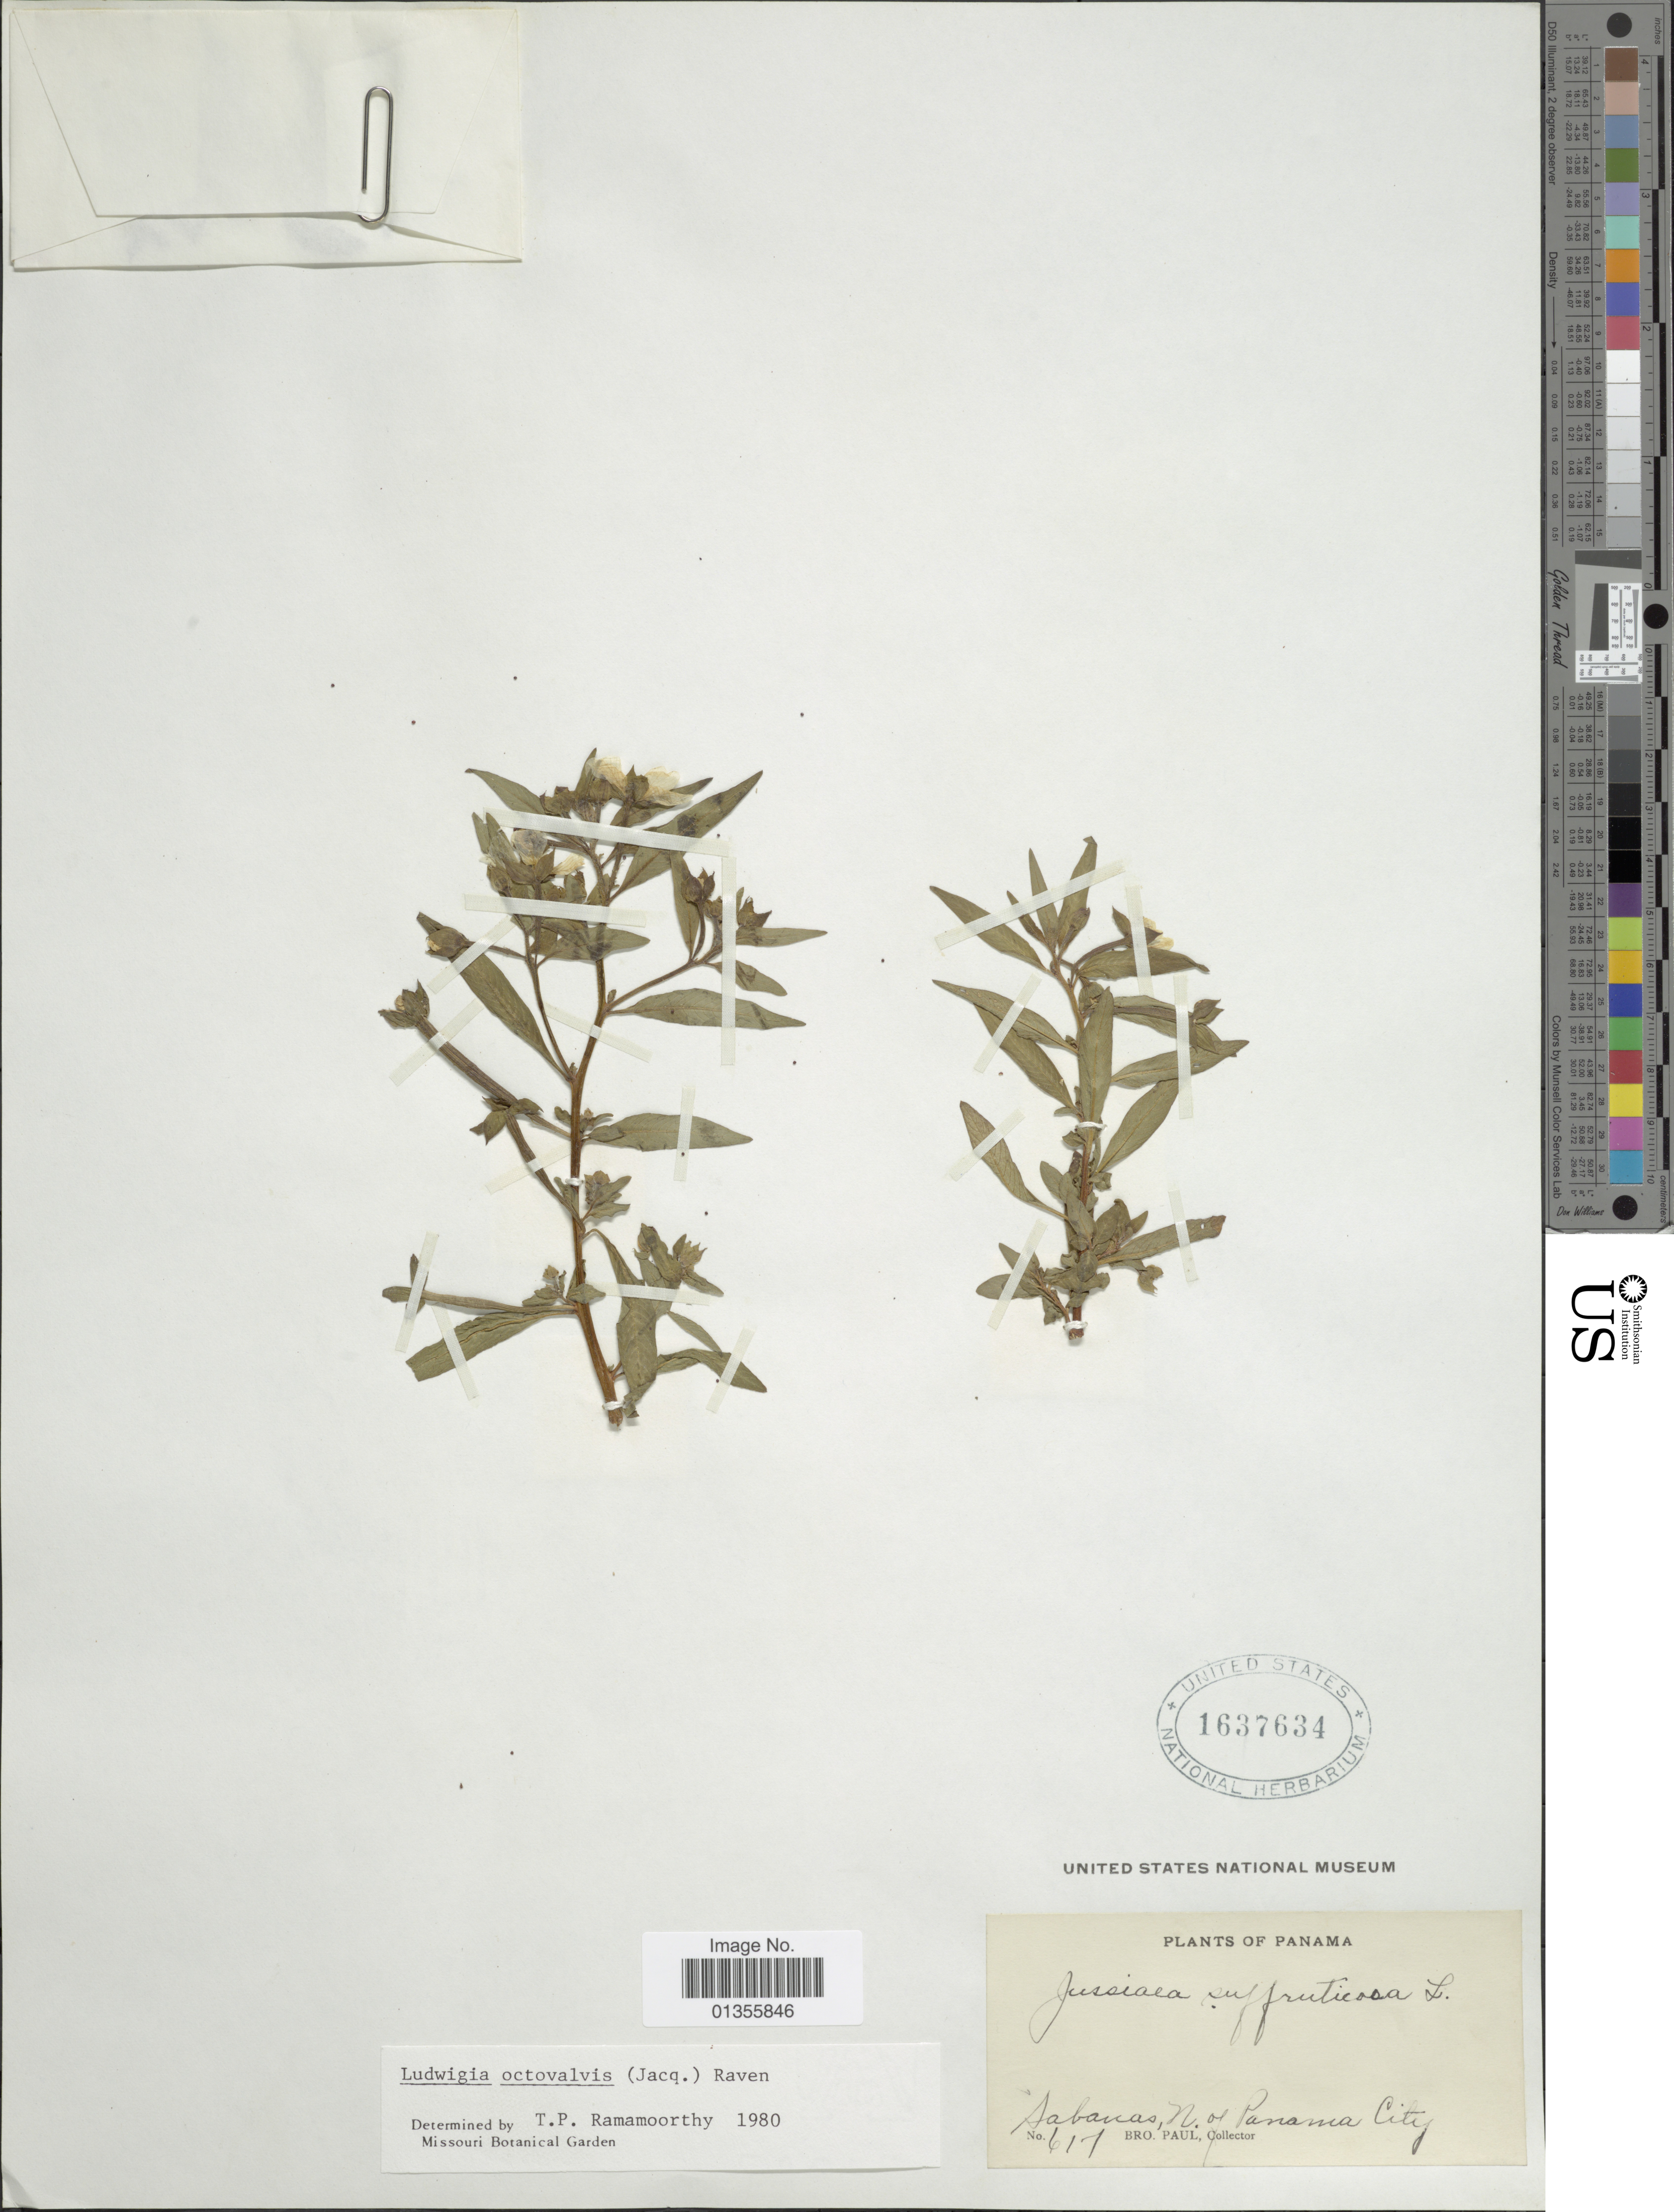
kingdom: Plantae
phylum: Tracheophyta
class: Magnoliopsida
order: Myrtales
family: Onagraceae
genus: Ludwigia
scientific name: Ludwigia octovalvis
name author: (Jacq.) P.H. Raven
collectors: B. Paul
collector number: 617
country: Panama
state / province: Panamá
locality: Sabanas, N. of Panama City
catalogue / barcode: US 1637634